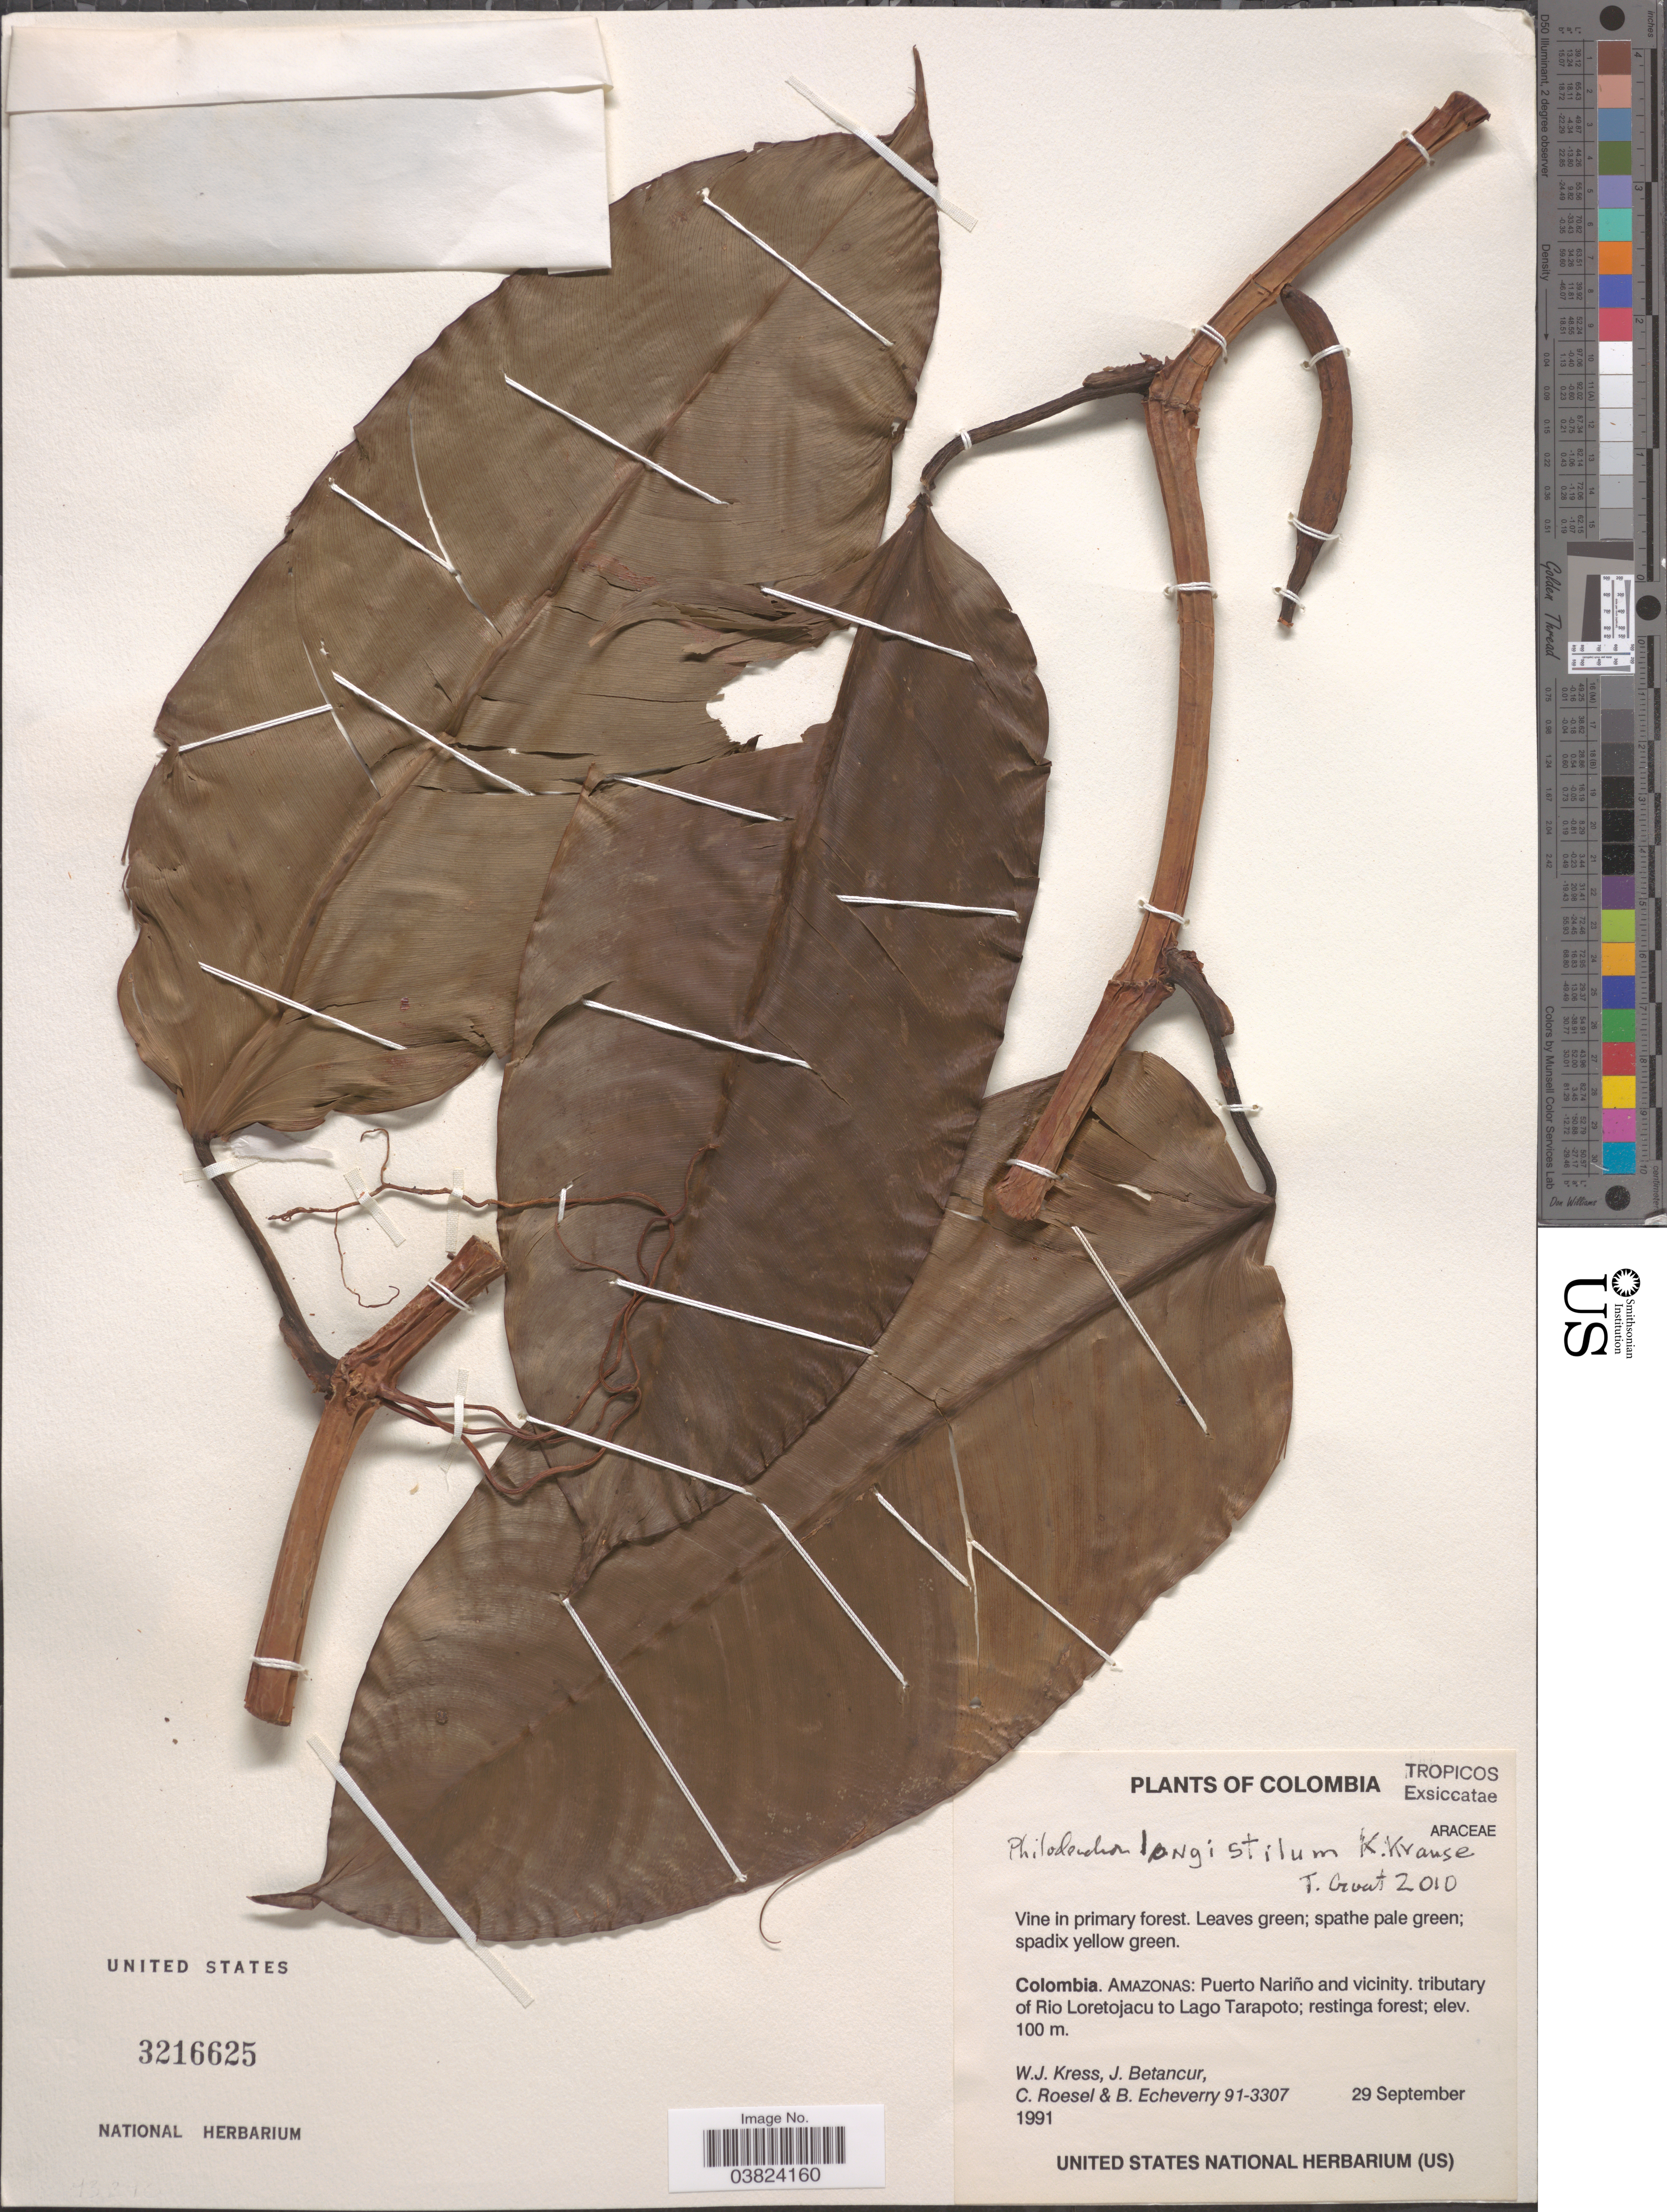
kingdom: Plantae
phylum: Tracheophyta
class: Liliopsida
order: Alismatales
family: Araceae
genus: Philodendron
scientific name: Philodendron longistilum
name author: K. Krause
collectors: W. J. Kress, J. Betancur, C. S. Roesel & B. Echeverry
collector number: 91-3307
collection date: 1991-09-29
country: Colombia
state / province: Amazônas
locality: Puerto Nariño and vicinity. tributary of Rio Loretojacu to Lago Tarapoto; restinga forest.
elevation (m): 100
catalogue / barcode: US 3216625